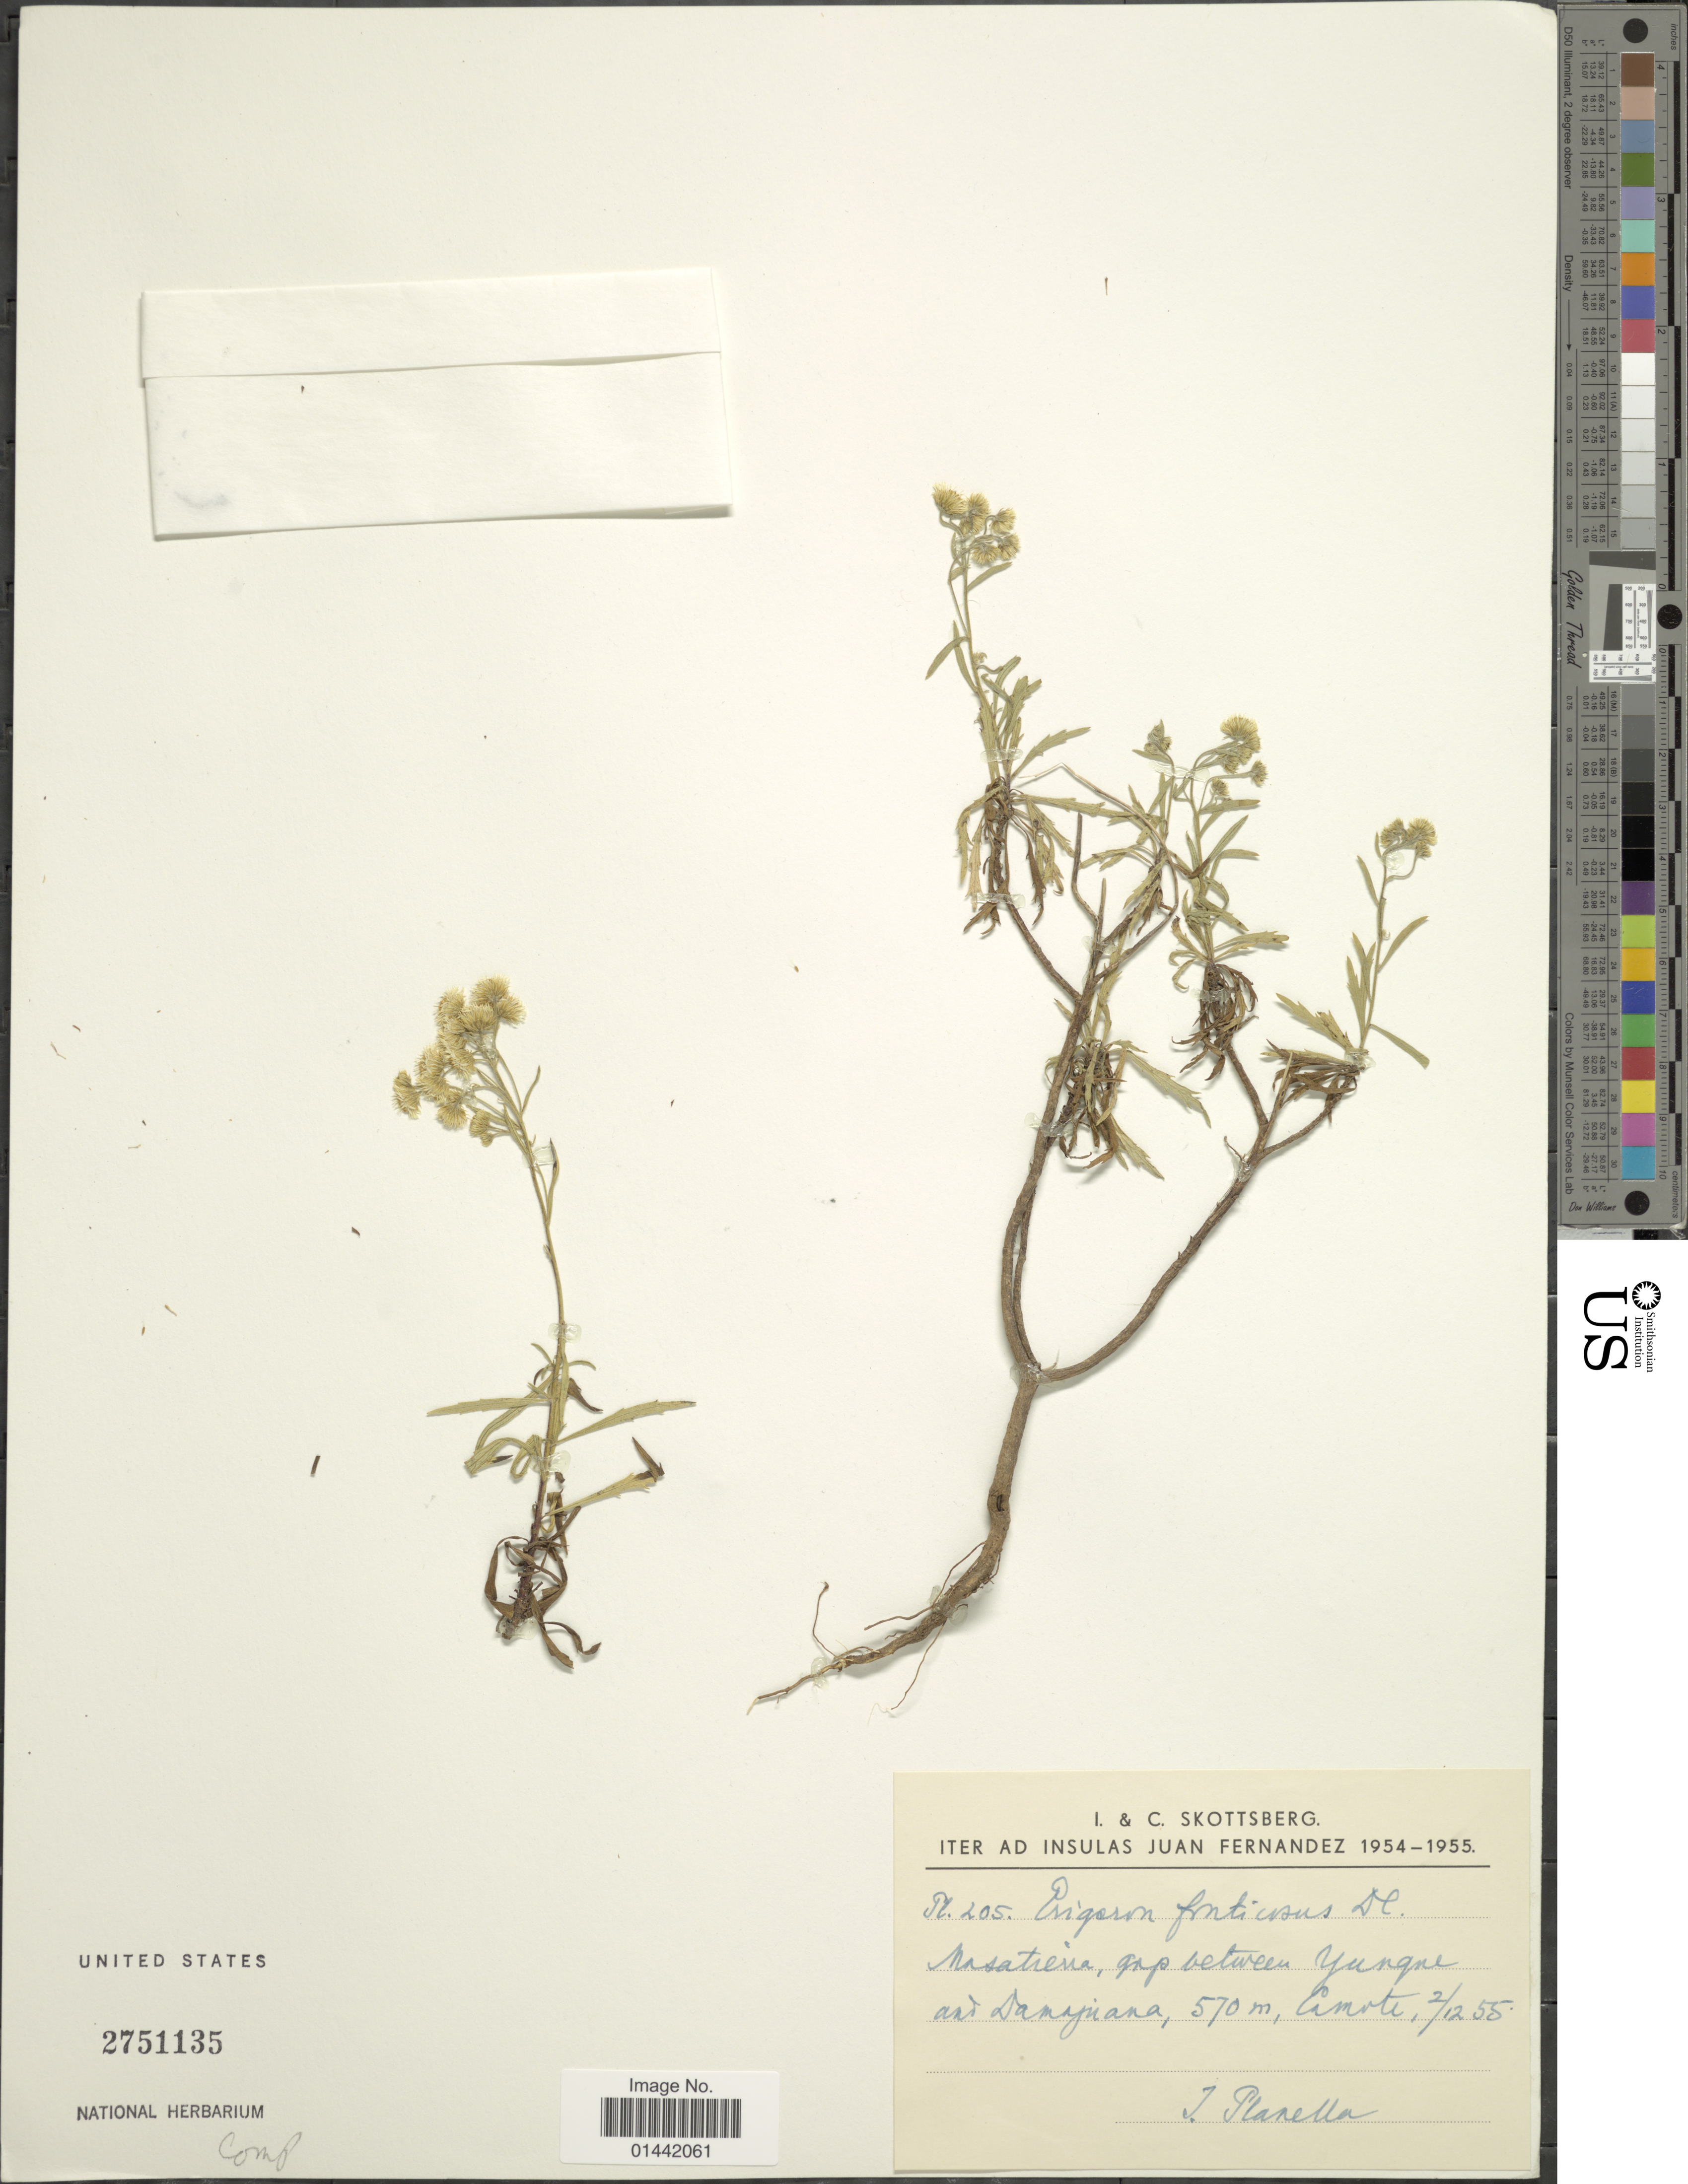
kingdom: Plantae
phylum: Tracheophyta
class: Magnoliopsida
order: Asterales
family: Asteraceae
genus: Erigeron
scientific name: Erigeron fruticosus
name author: DC.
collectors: I. Planella, I. Skottsberg & C. Skottsberg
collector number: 205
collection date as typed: Transcribed d/m/y: 2/12/55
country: Chile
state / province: Valparaíso (V)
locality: Iter ad Insulas Juan Fernandez, ap between Yungne and Damajuana, Camote, Masatierra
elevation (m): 570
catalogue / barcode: US 2751135